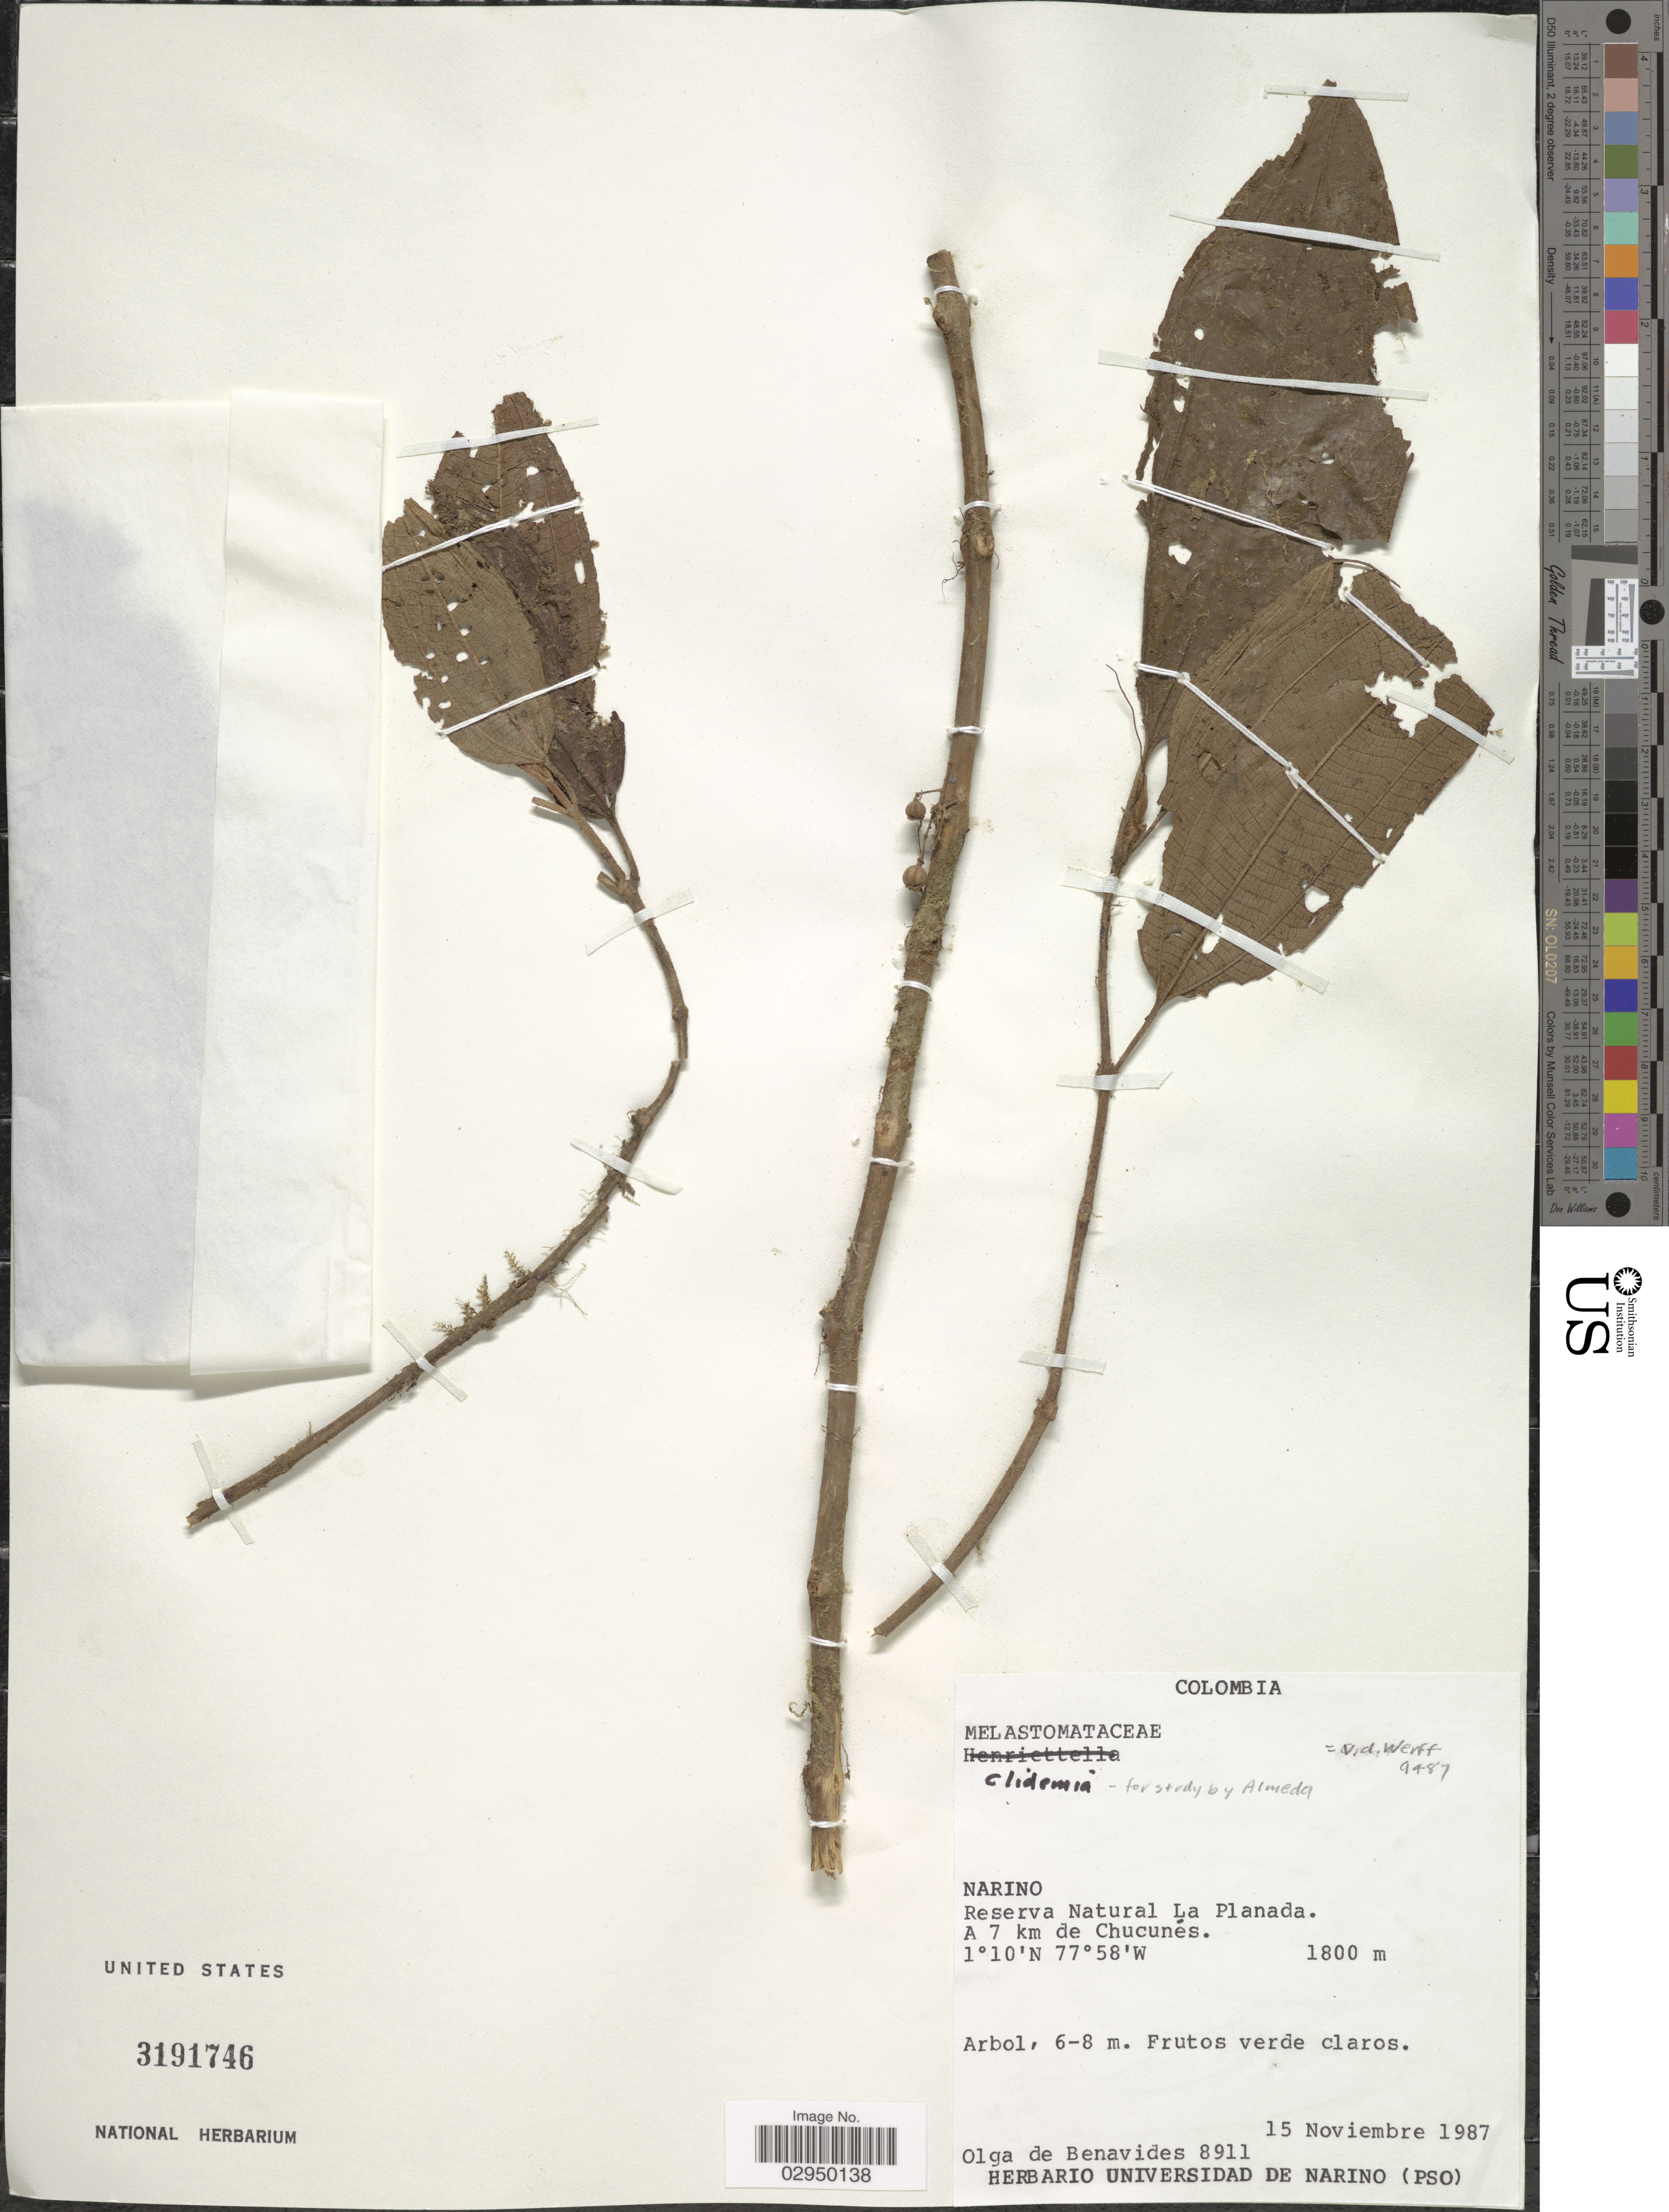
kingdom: Plantae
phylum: Tracheophyta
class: Magnoliopsida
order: Myrtales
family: Melastomataceae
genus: Clidemia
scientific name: Clidemia sp.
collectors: Olga S. de Benavides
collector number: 8911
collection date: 1987-11-15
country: Colombia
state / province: Nariño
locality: Reserva Natural La Planada. A 7 km de Chucunés.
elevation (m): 1800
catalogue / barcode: US 3191746